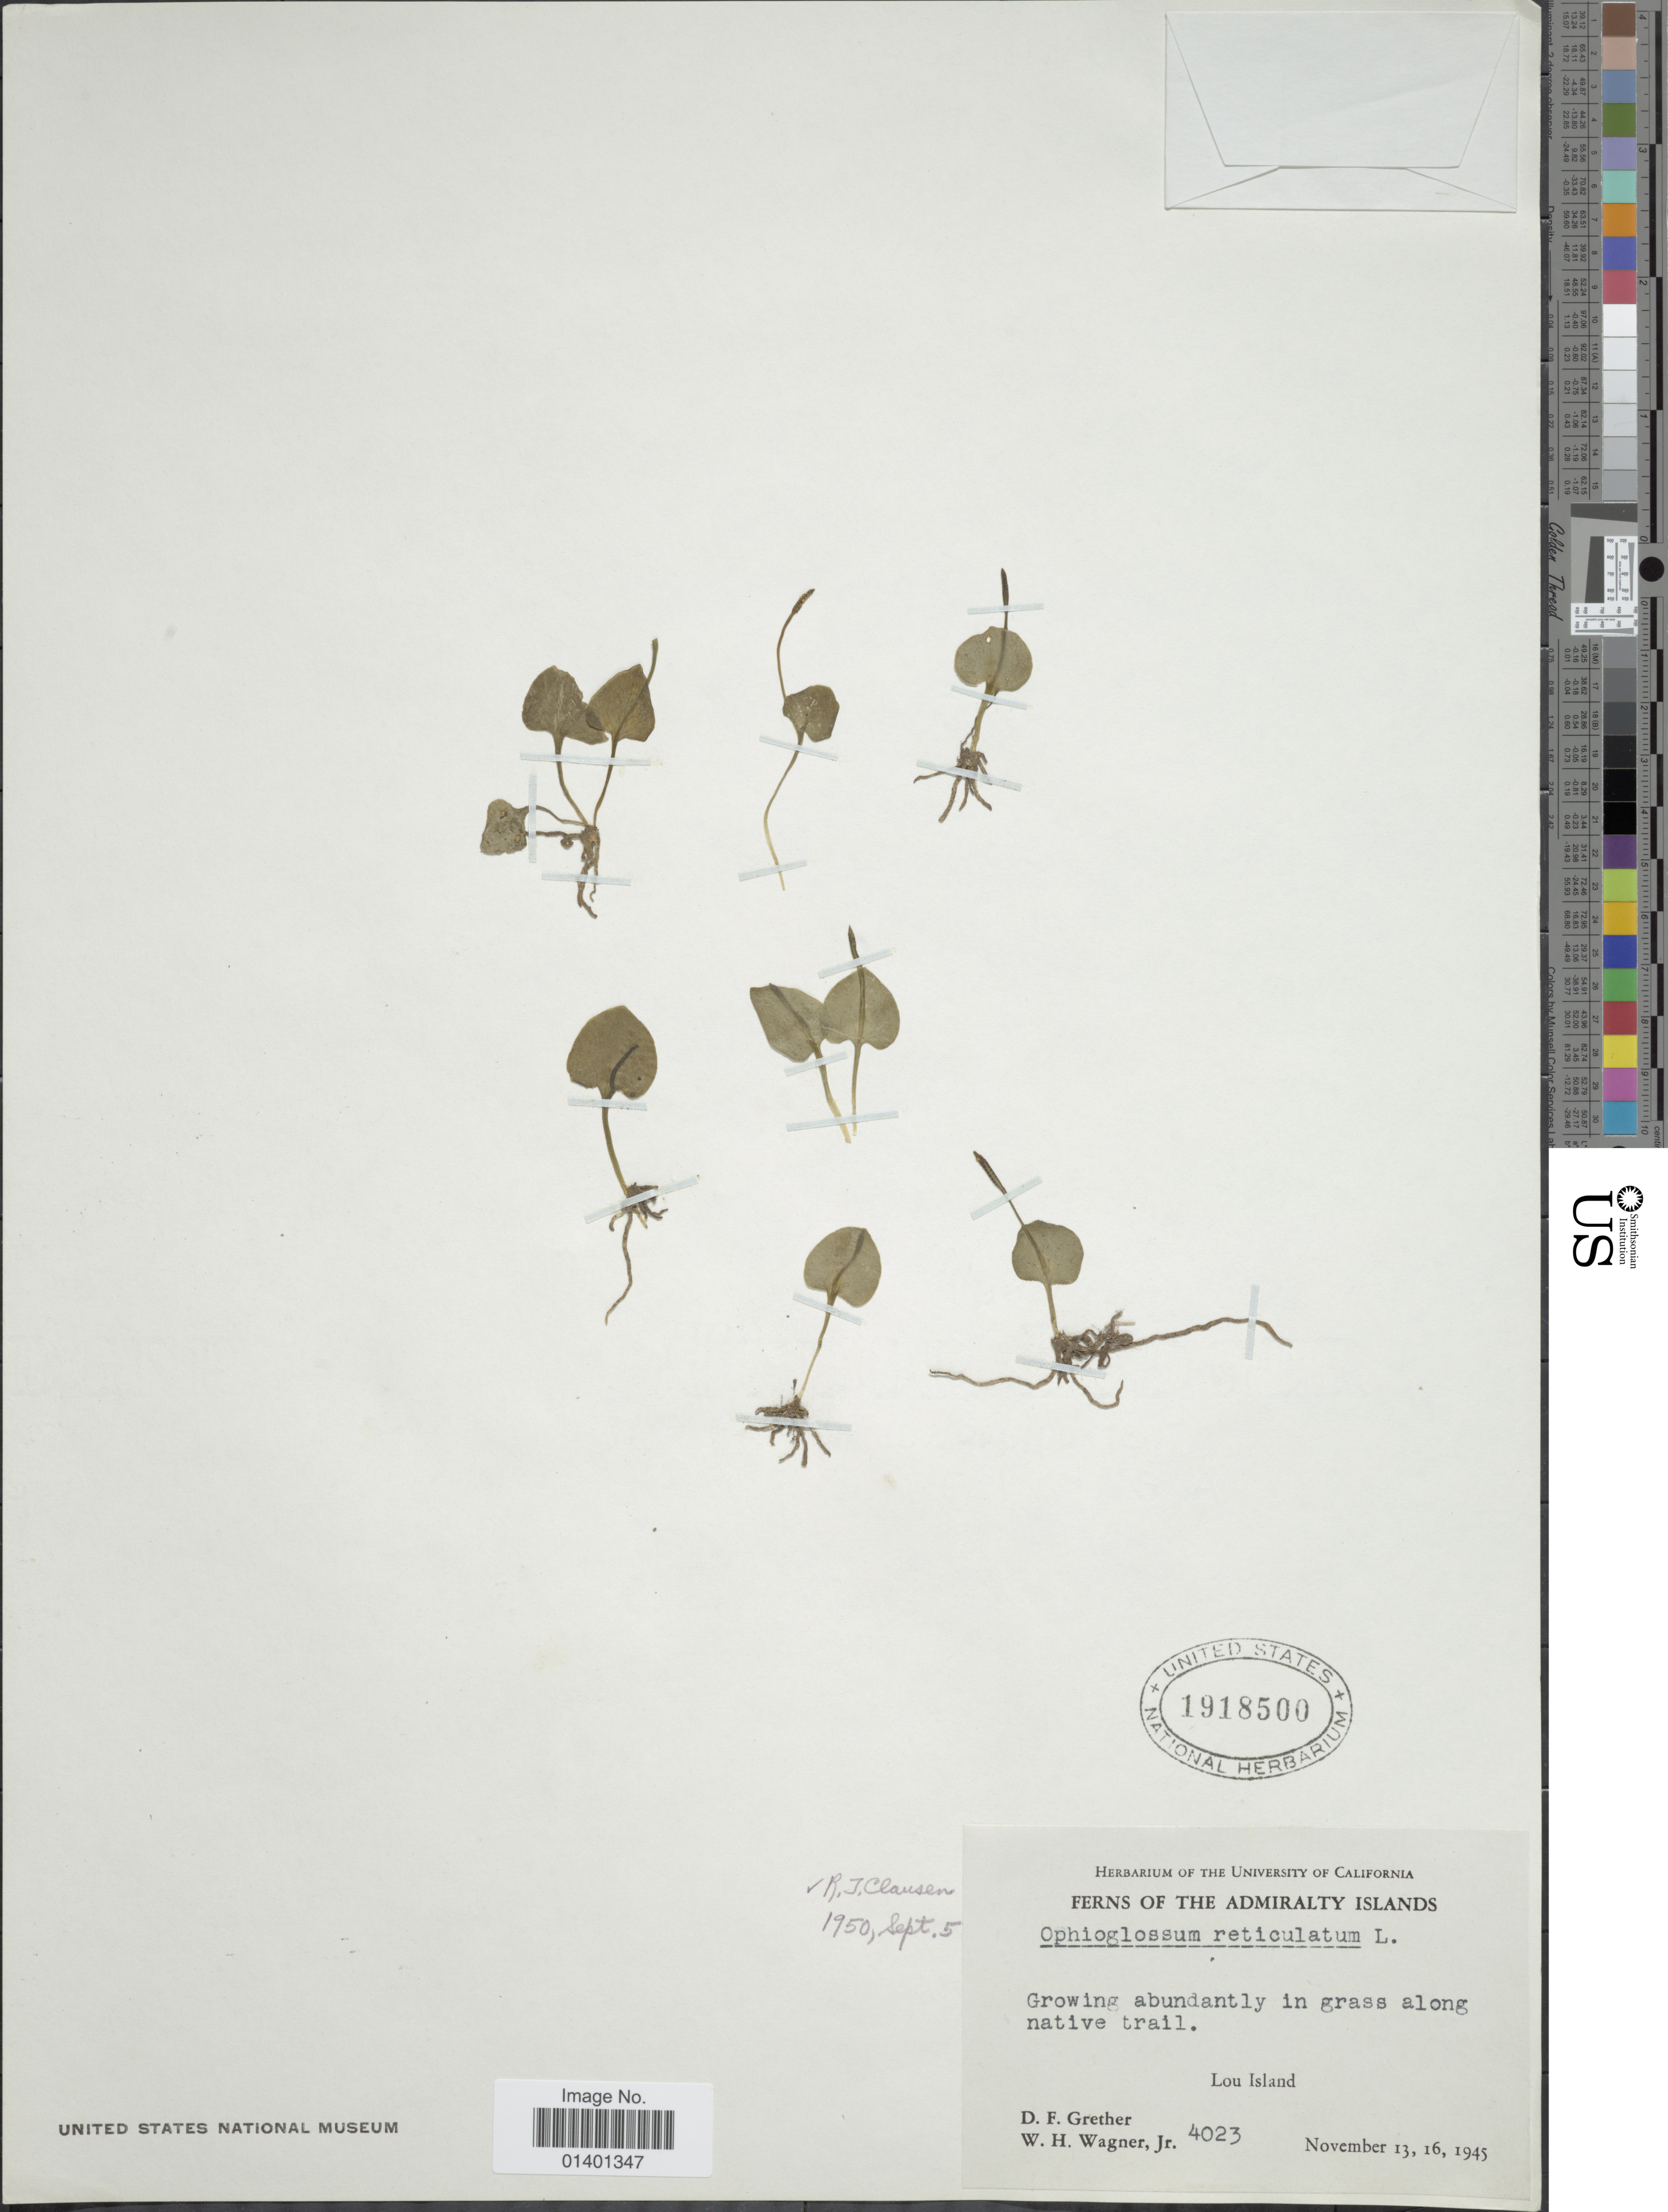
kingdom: Plantae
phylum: Tracheophyta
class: Polypodiopsida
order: Ophioglossales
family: Ophioglossaceae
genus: Ophioglossum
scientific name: Ophioglossum reticulatum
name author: L.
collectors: D. F. Grether & W. H. Wagner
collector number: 4023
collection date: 1945-11-13/1945-11-16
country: Papua New Guinea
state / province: Manus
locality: Admiralty islands, Lou island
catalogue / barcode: US 1918500